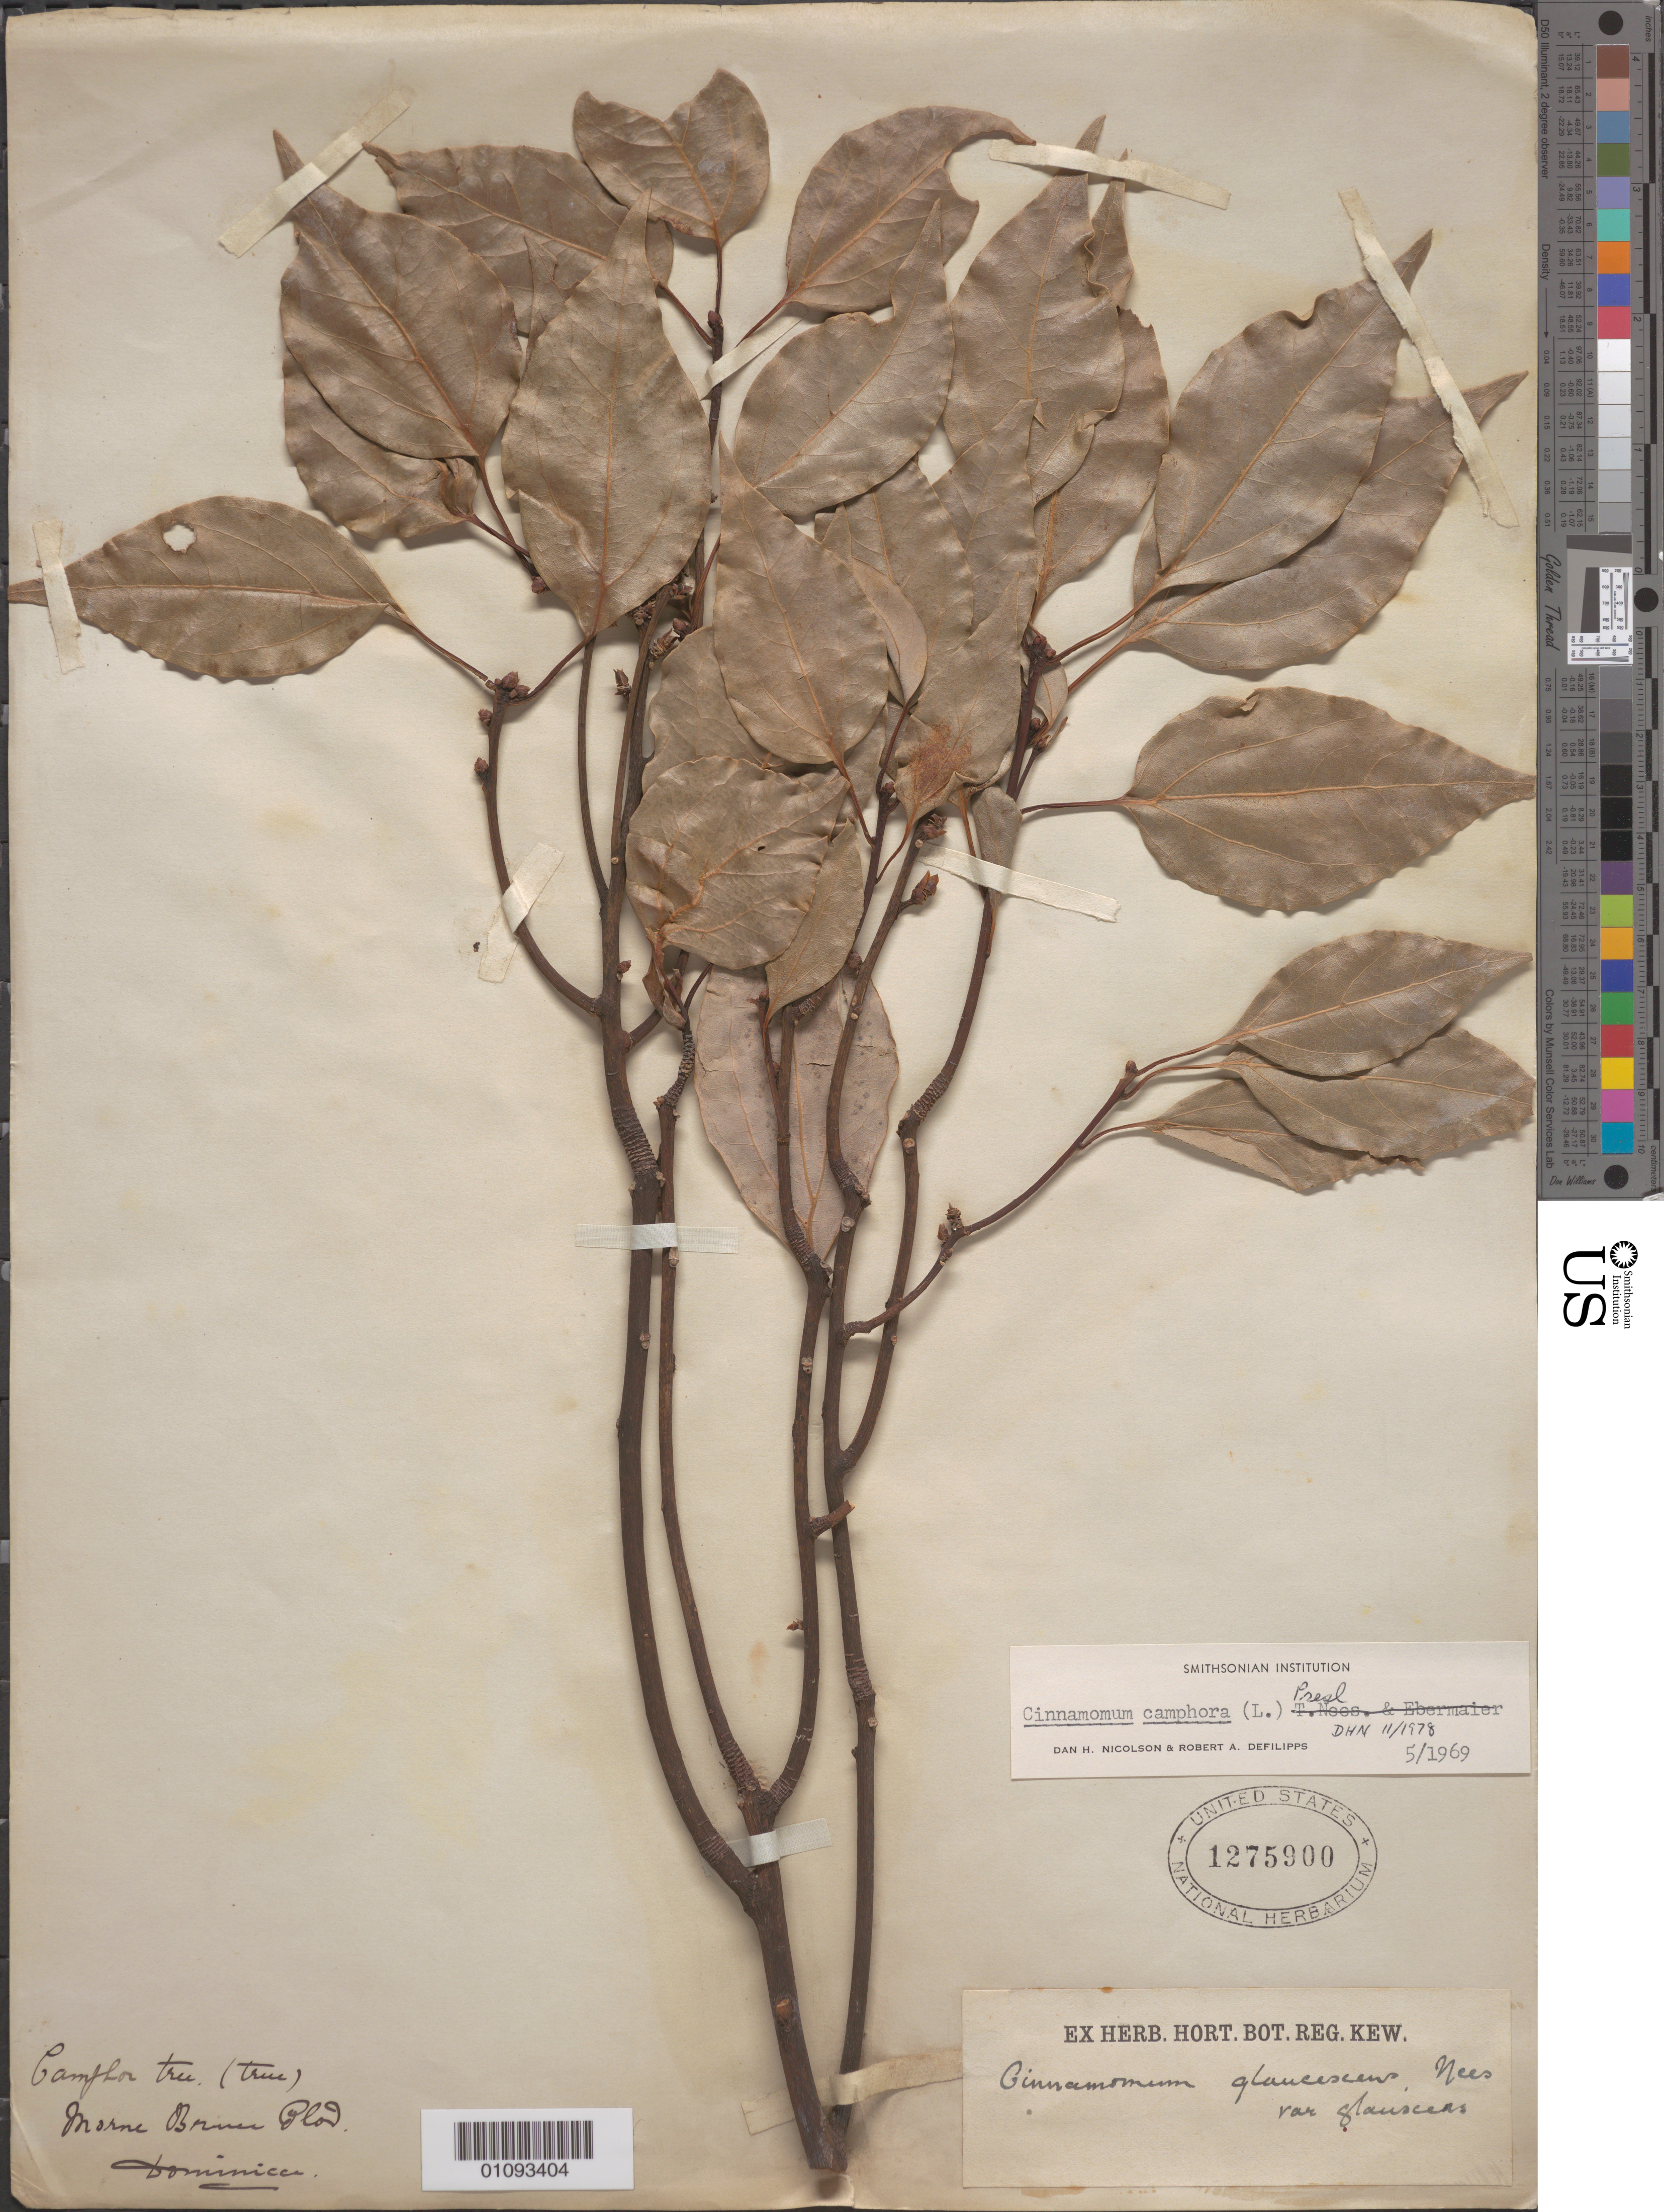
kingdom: Plantae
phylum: Tracheophyta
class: Magnoliopsida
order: Laurales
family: Lauraceae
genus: Cinnamomum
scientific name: Cinnamomum camphora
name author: (L.) J. Presl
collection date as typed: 1900 to -- --- 1999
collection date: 1900/1999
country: Dominica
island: Dominica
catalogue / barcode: US 1275900